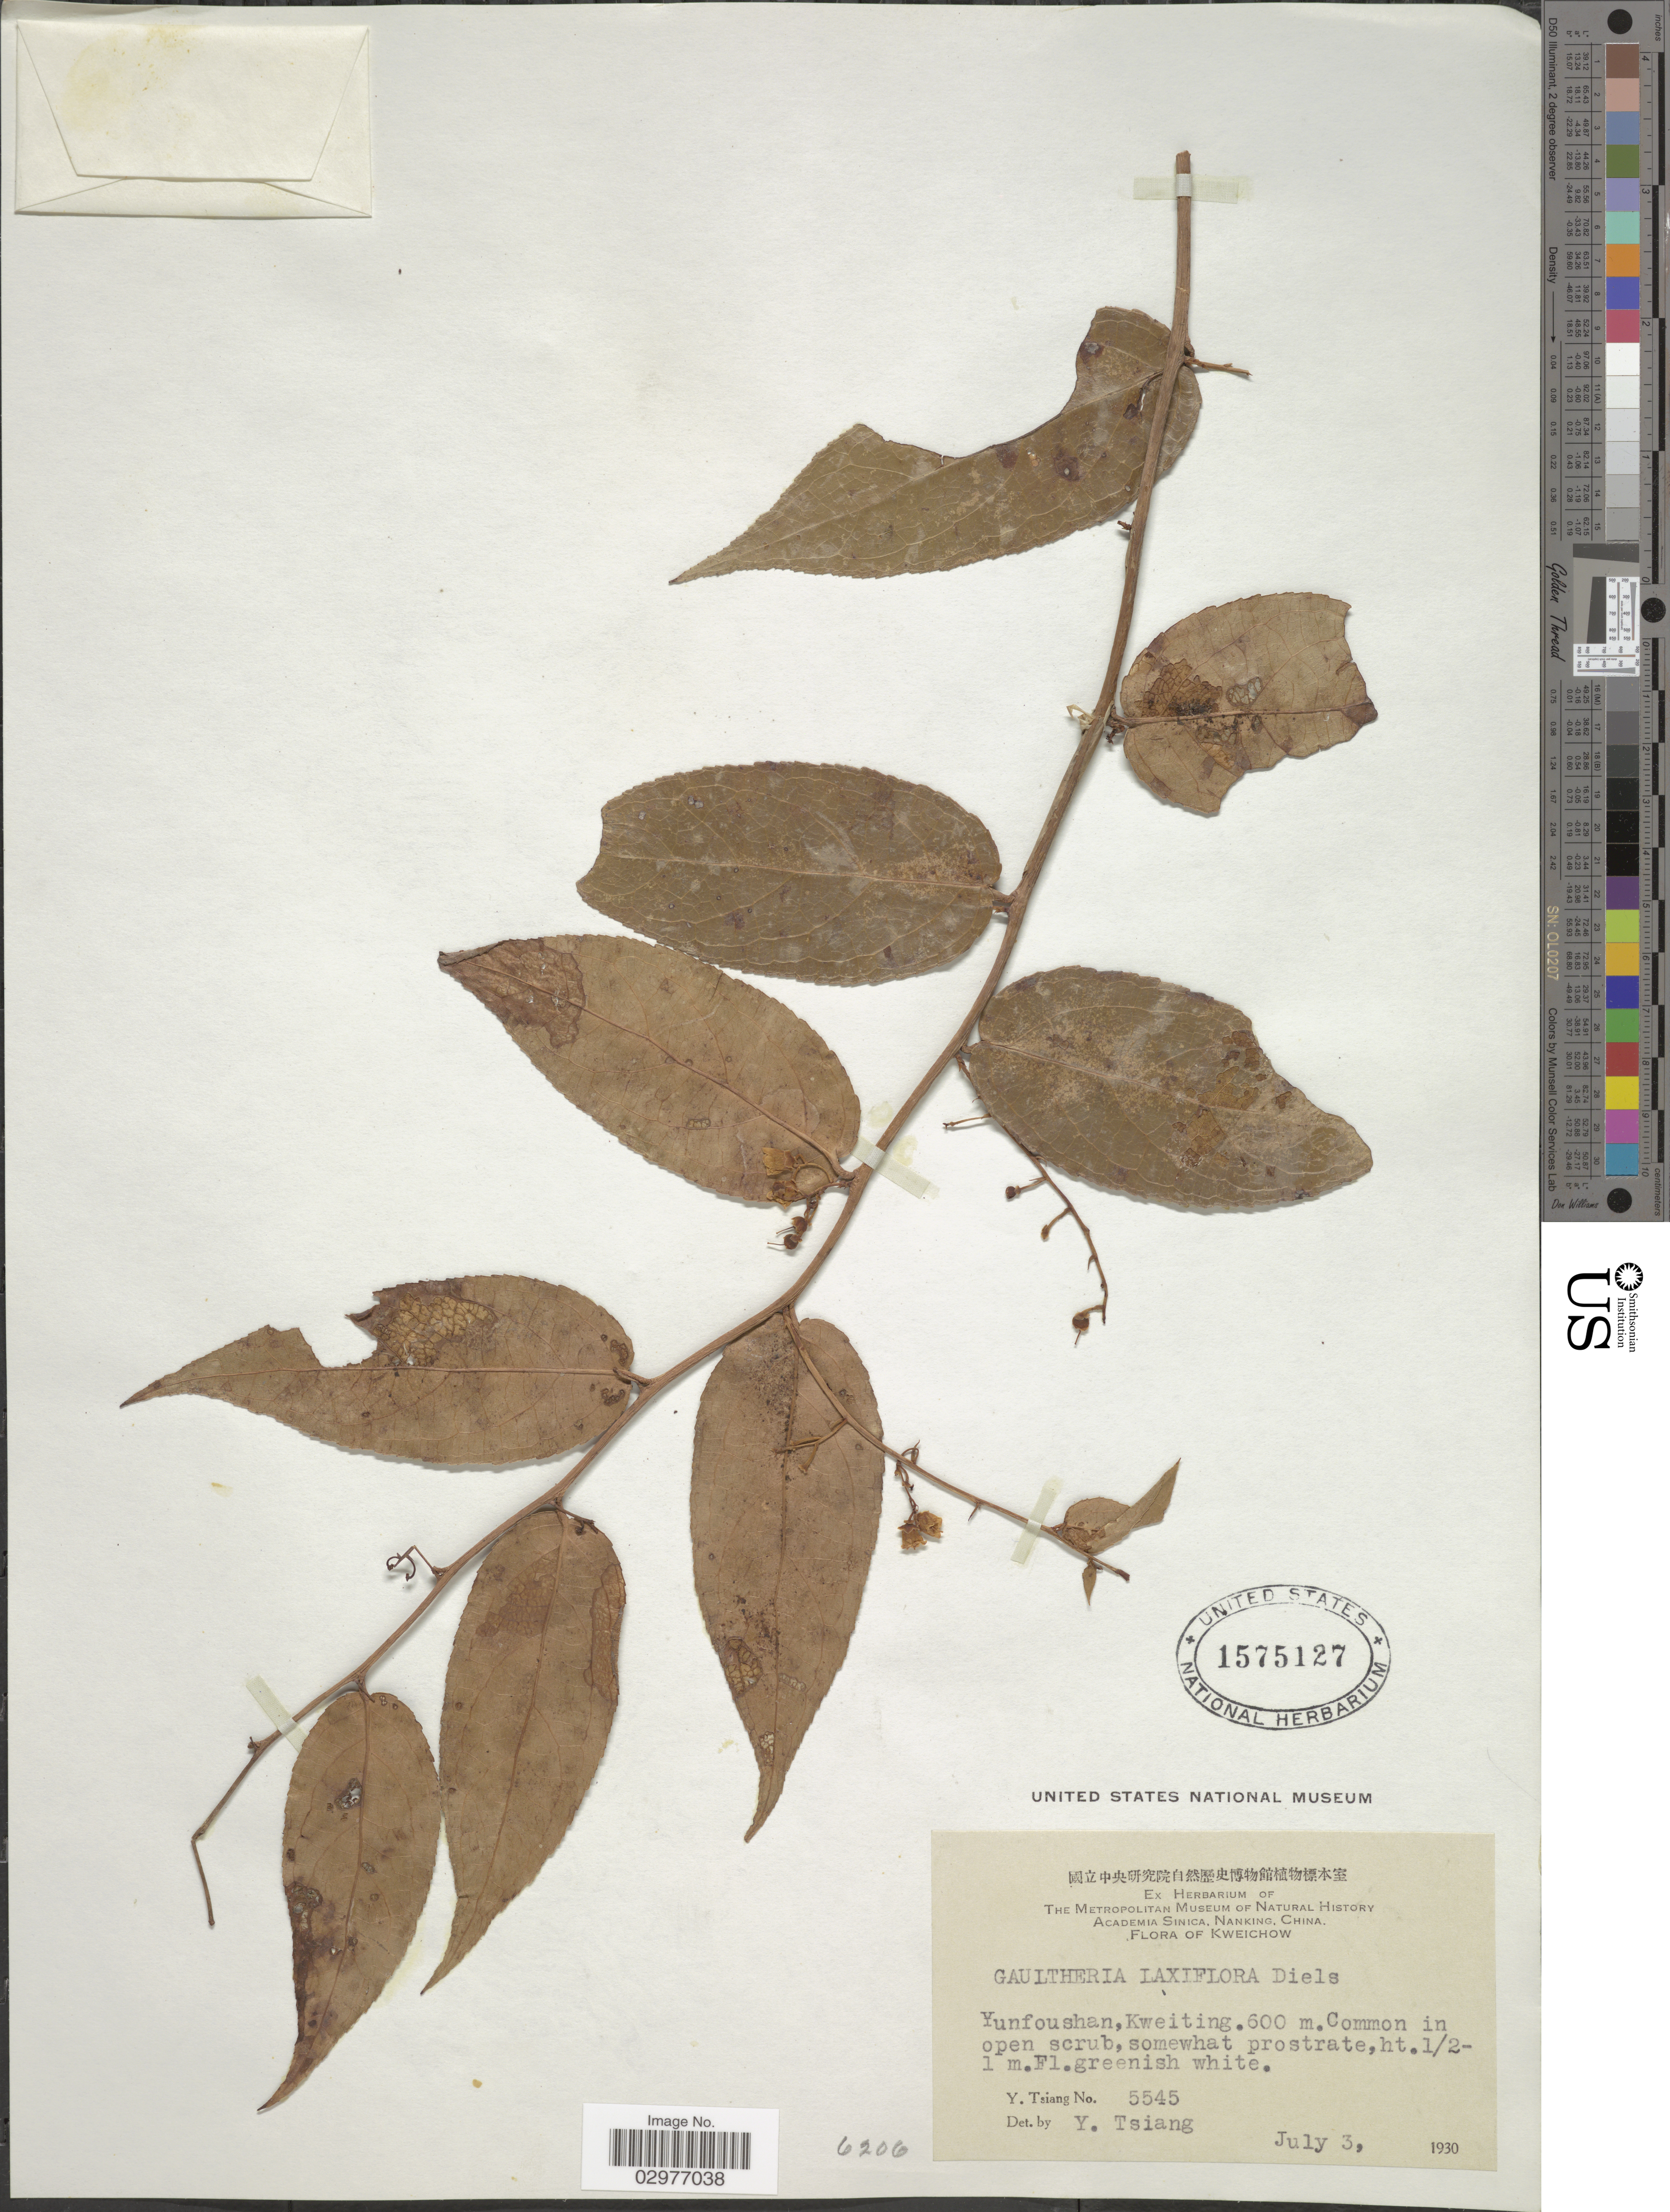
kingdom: Plantae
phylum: Tracheophyta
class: Magnoliopsida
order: Ericales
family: Ericaceae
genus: Gaultheria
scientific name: Gaultheria laxiflora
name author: Diels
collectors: Y. Tsiang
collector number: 5545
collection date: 1930-07-03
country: China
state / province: Guizhou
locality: Kweichow. Yunfoushan, Kweitong.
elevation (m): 600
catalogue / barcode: US 1575127